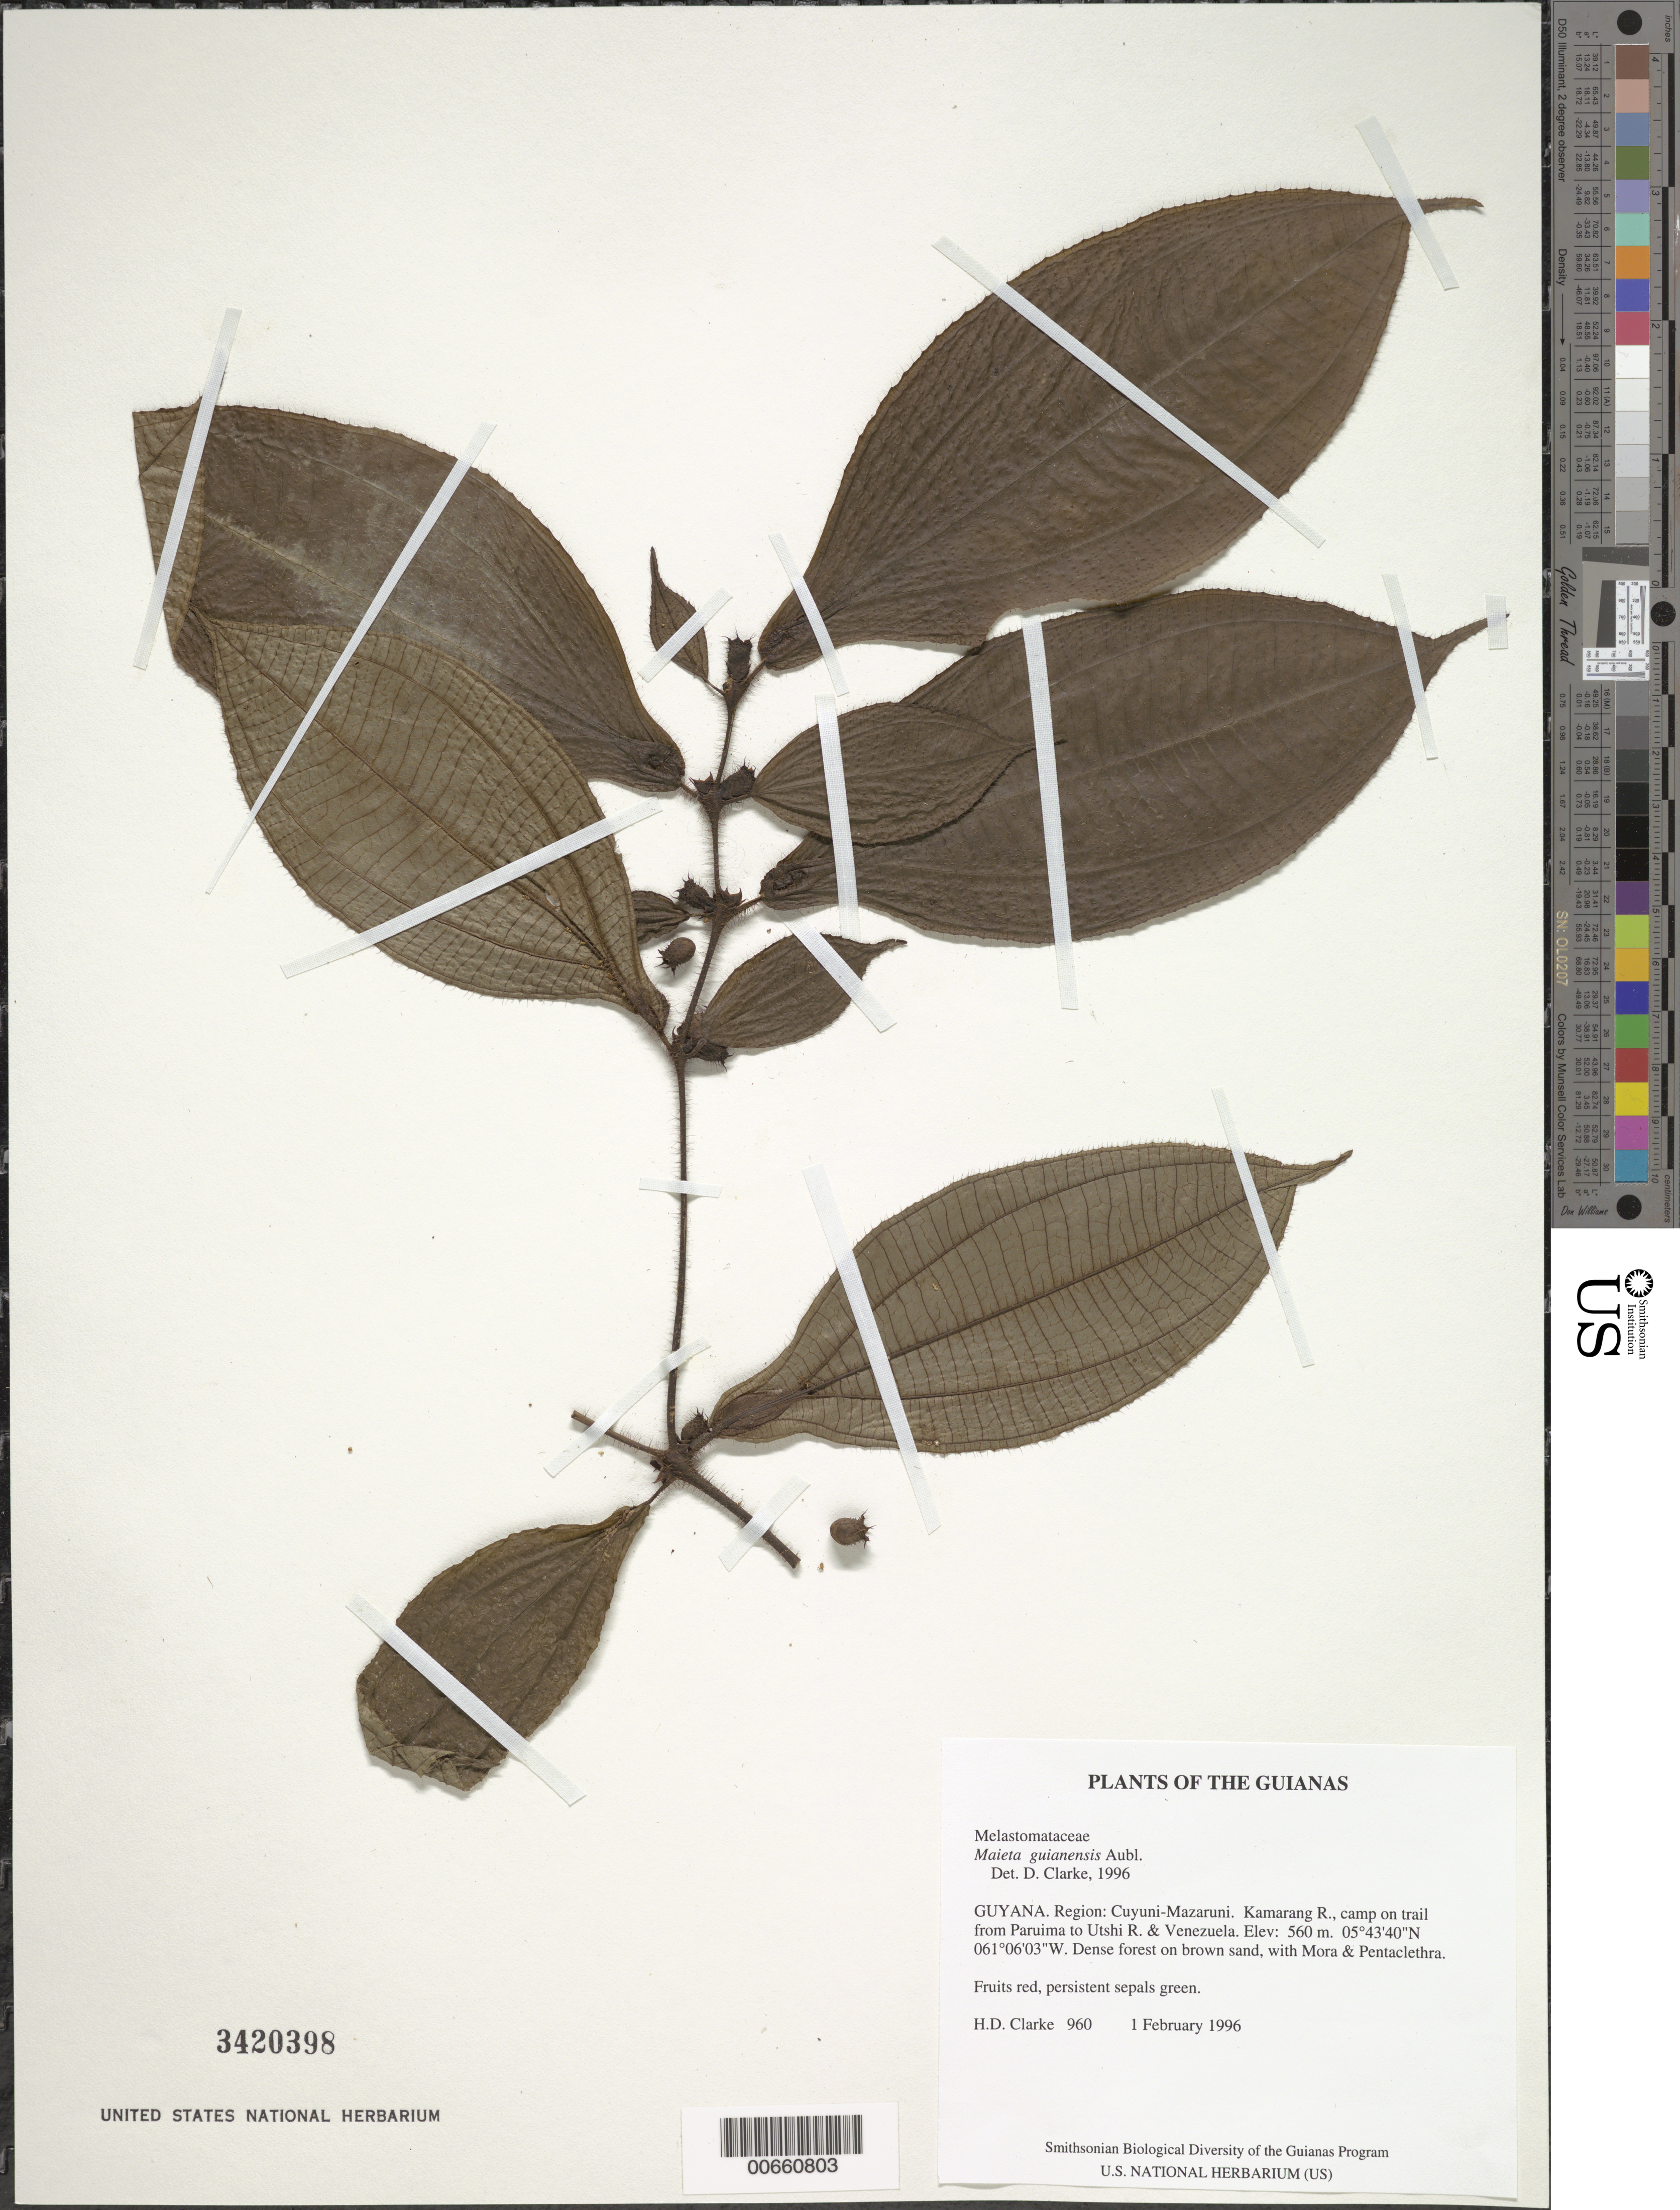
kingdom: Plantae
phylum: Tracheophyta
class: Magnoliopsida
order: Myrtales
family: Melastomataceae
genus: Maieta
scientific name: Maieta guianensis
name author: Aubl.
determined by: Almeda, F.; Penneys, D. S.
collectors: H. D. Clarke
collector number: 960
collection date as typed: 1 February 1996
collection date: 1996-02-01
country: Guyana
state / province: Cuyuni-Mazaruni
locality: Kamarang R., camp on trail from Paruima to Utshi R. & Venezuela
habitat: Dense forest on brown sand, with Mora & Pentaclethra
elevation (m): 560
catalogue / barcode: US 3420398